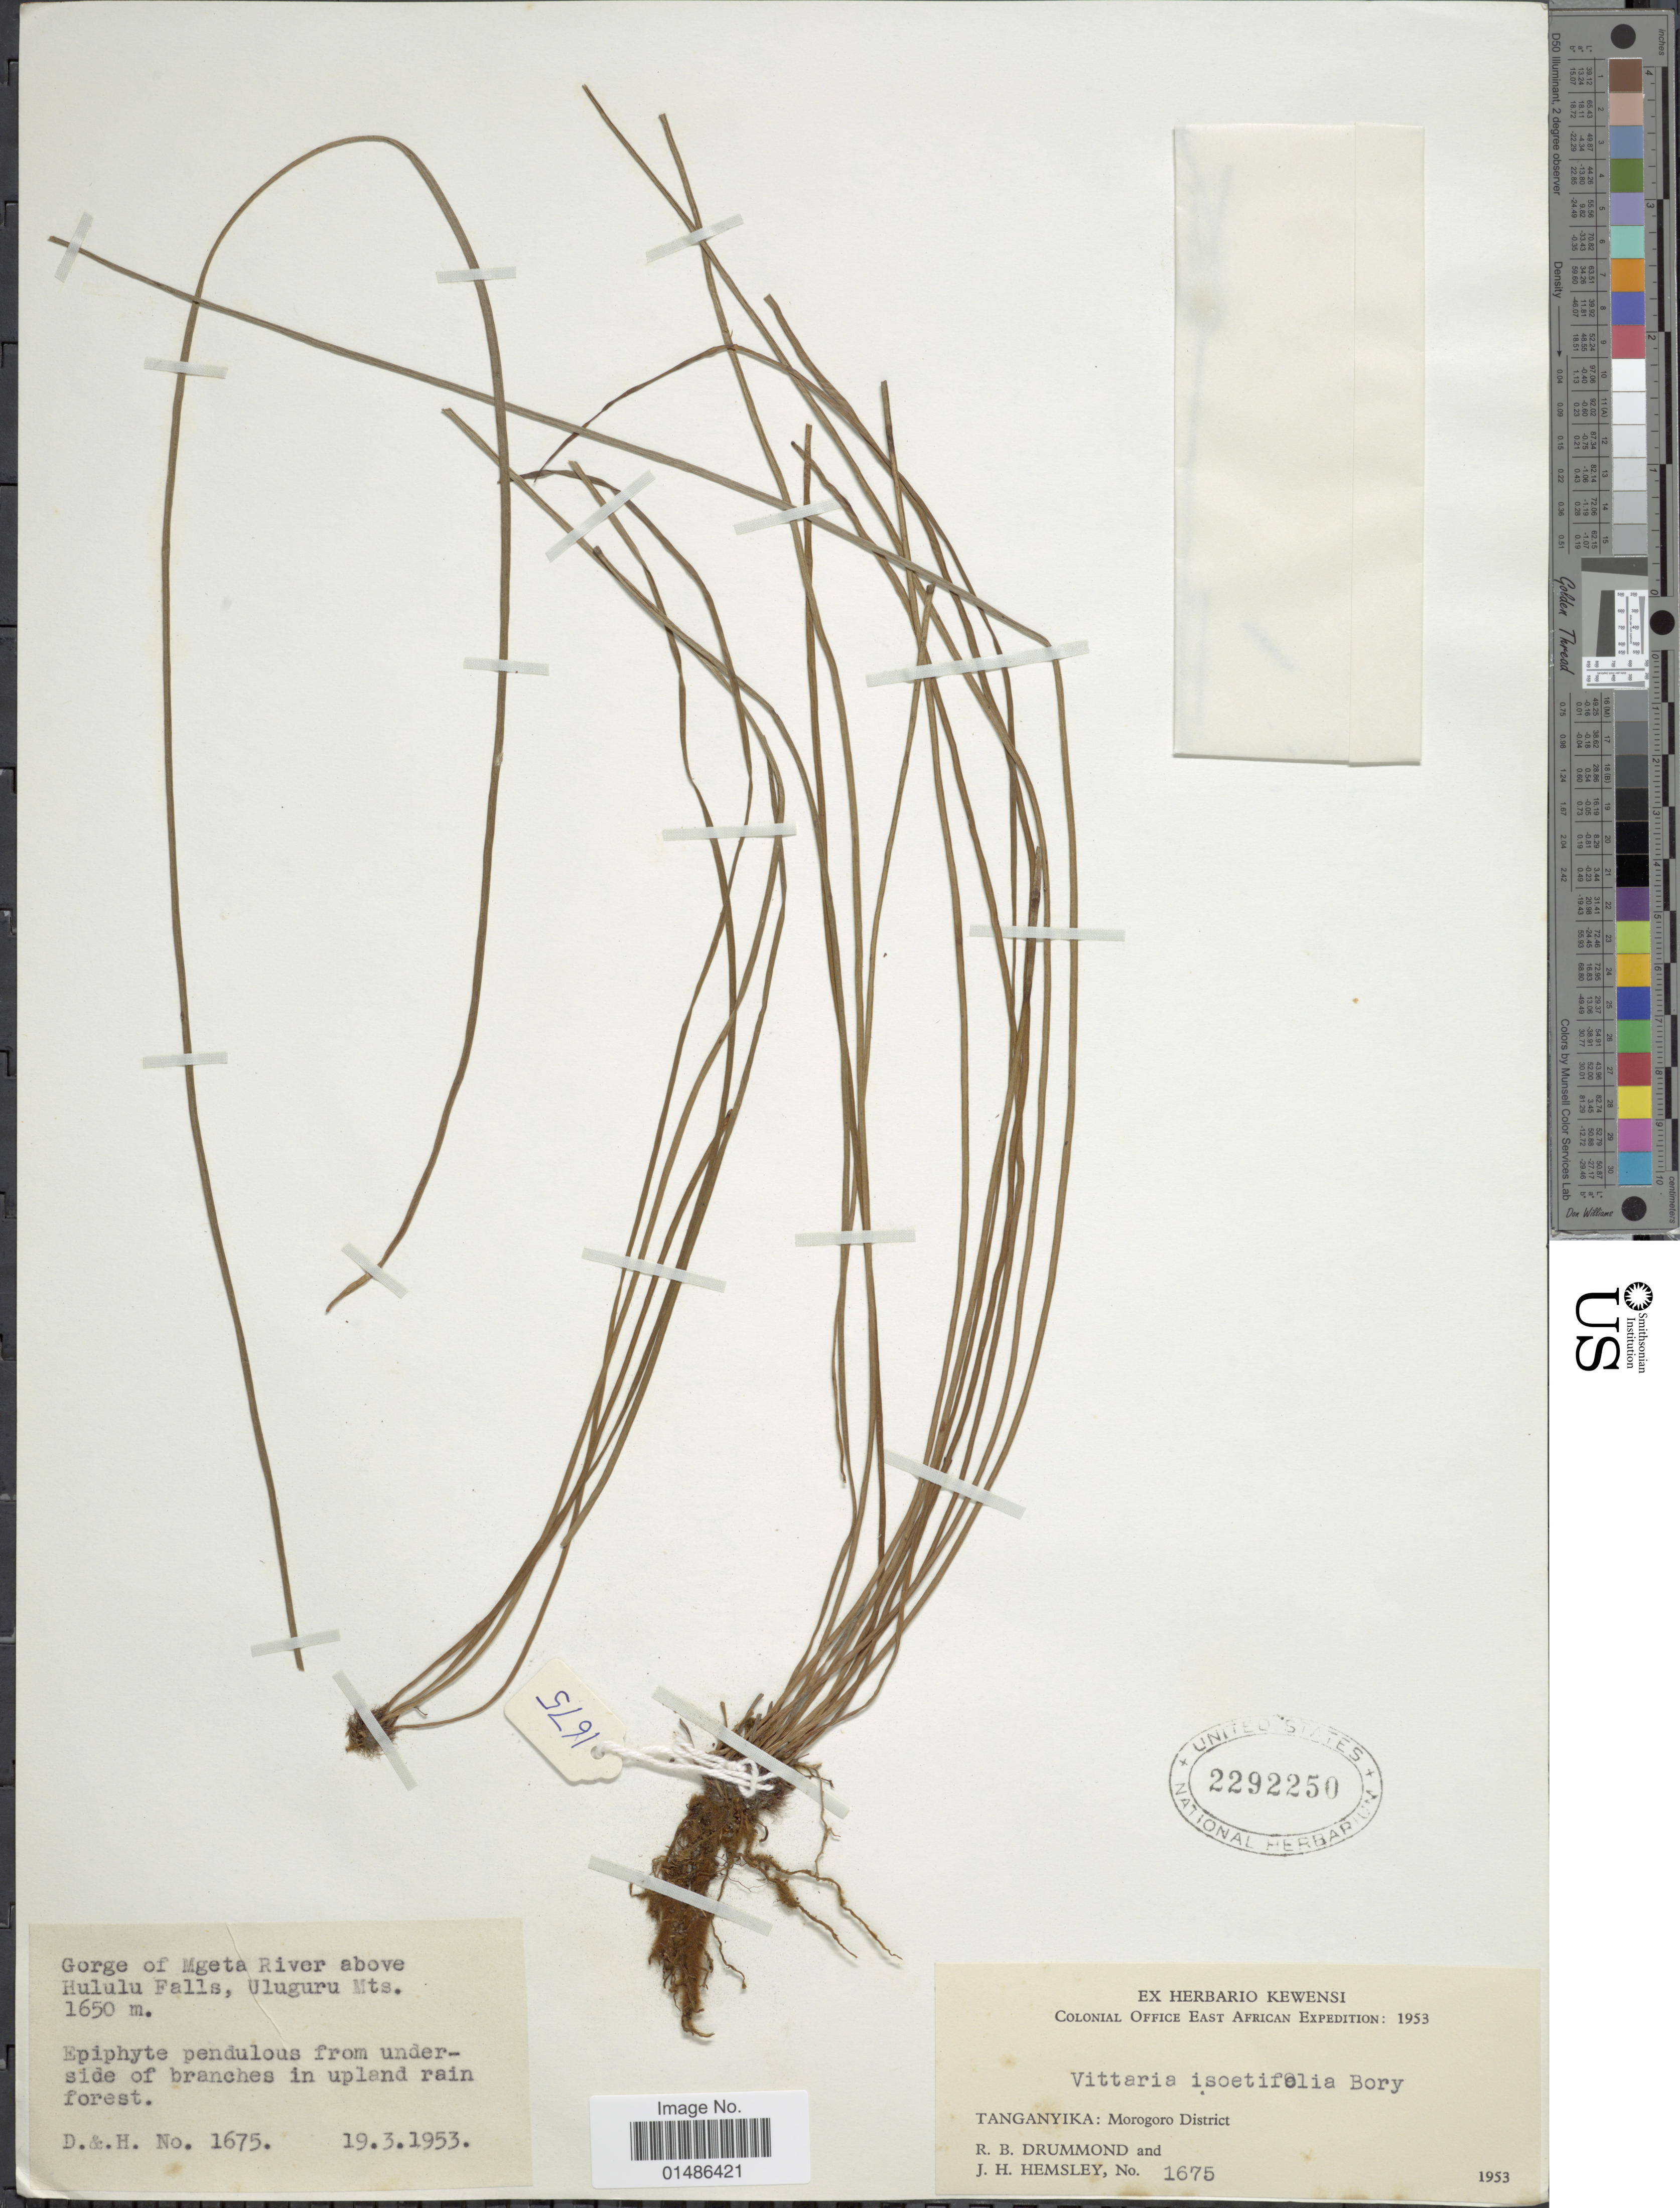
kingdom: Plantae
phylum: Tracheophyta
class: Polypodiopsida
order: Polypodiales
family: Pteridaceae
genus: Haplopteris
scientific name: Haplopteris isoetifolia comb. in ed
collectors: R. Drummond & J. H. Hemsley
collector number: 1675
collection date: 1953-03-19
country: Tanzania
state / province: Morogoro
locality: Tanganyika. Gorge of Mgeta River above Hululu Falls, Uluguru Mts.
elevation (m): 1650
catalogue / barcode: US 2292250